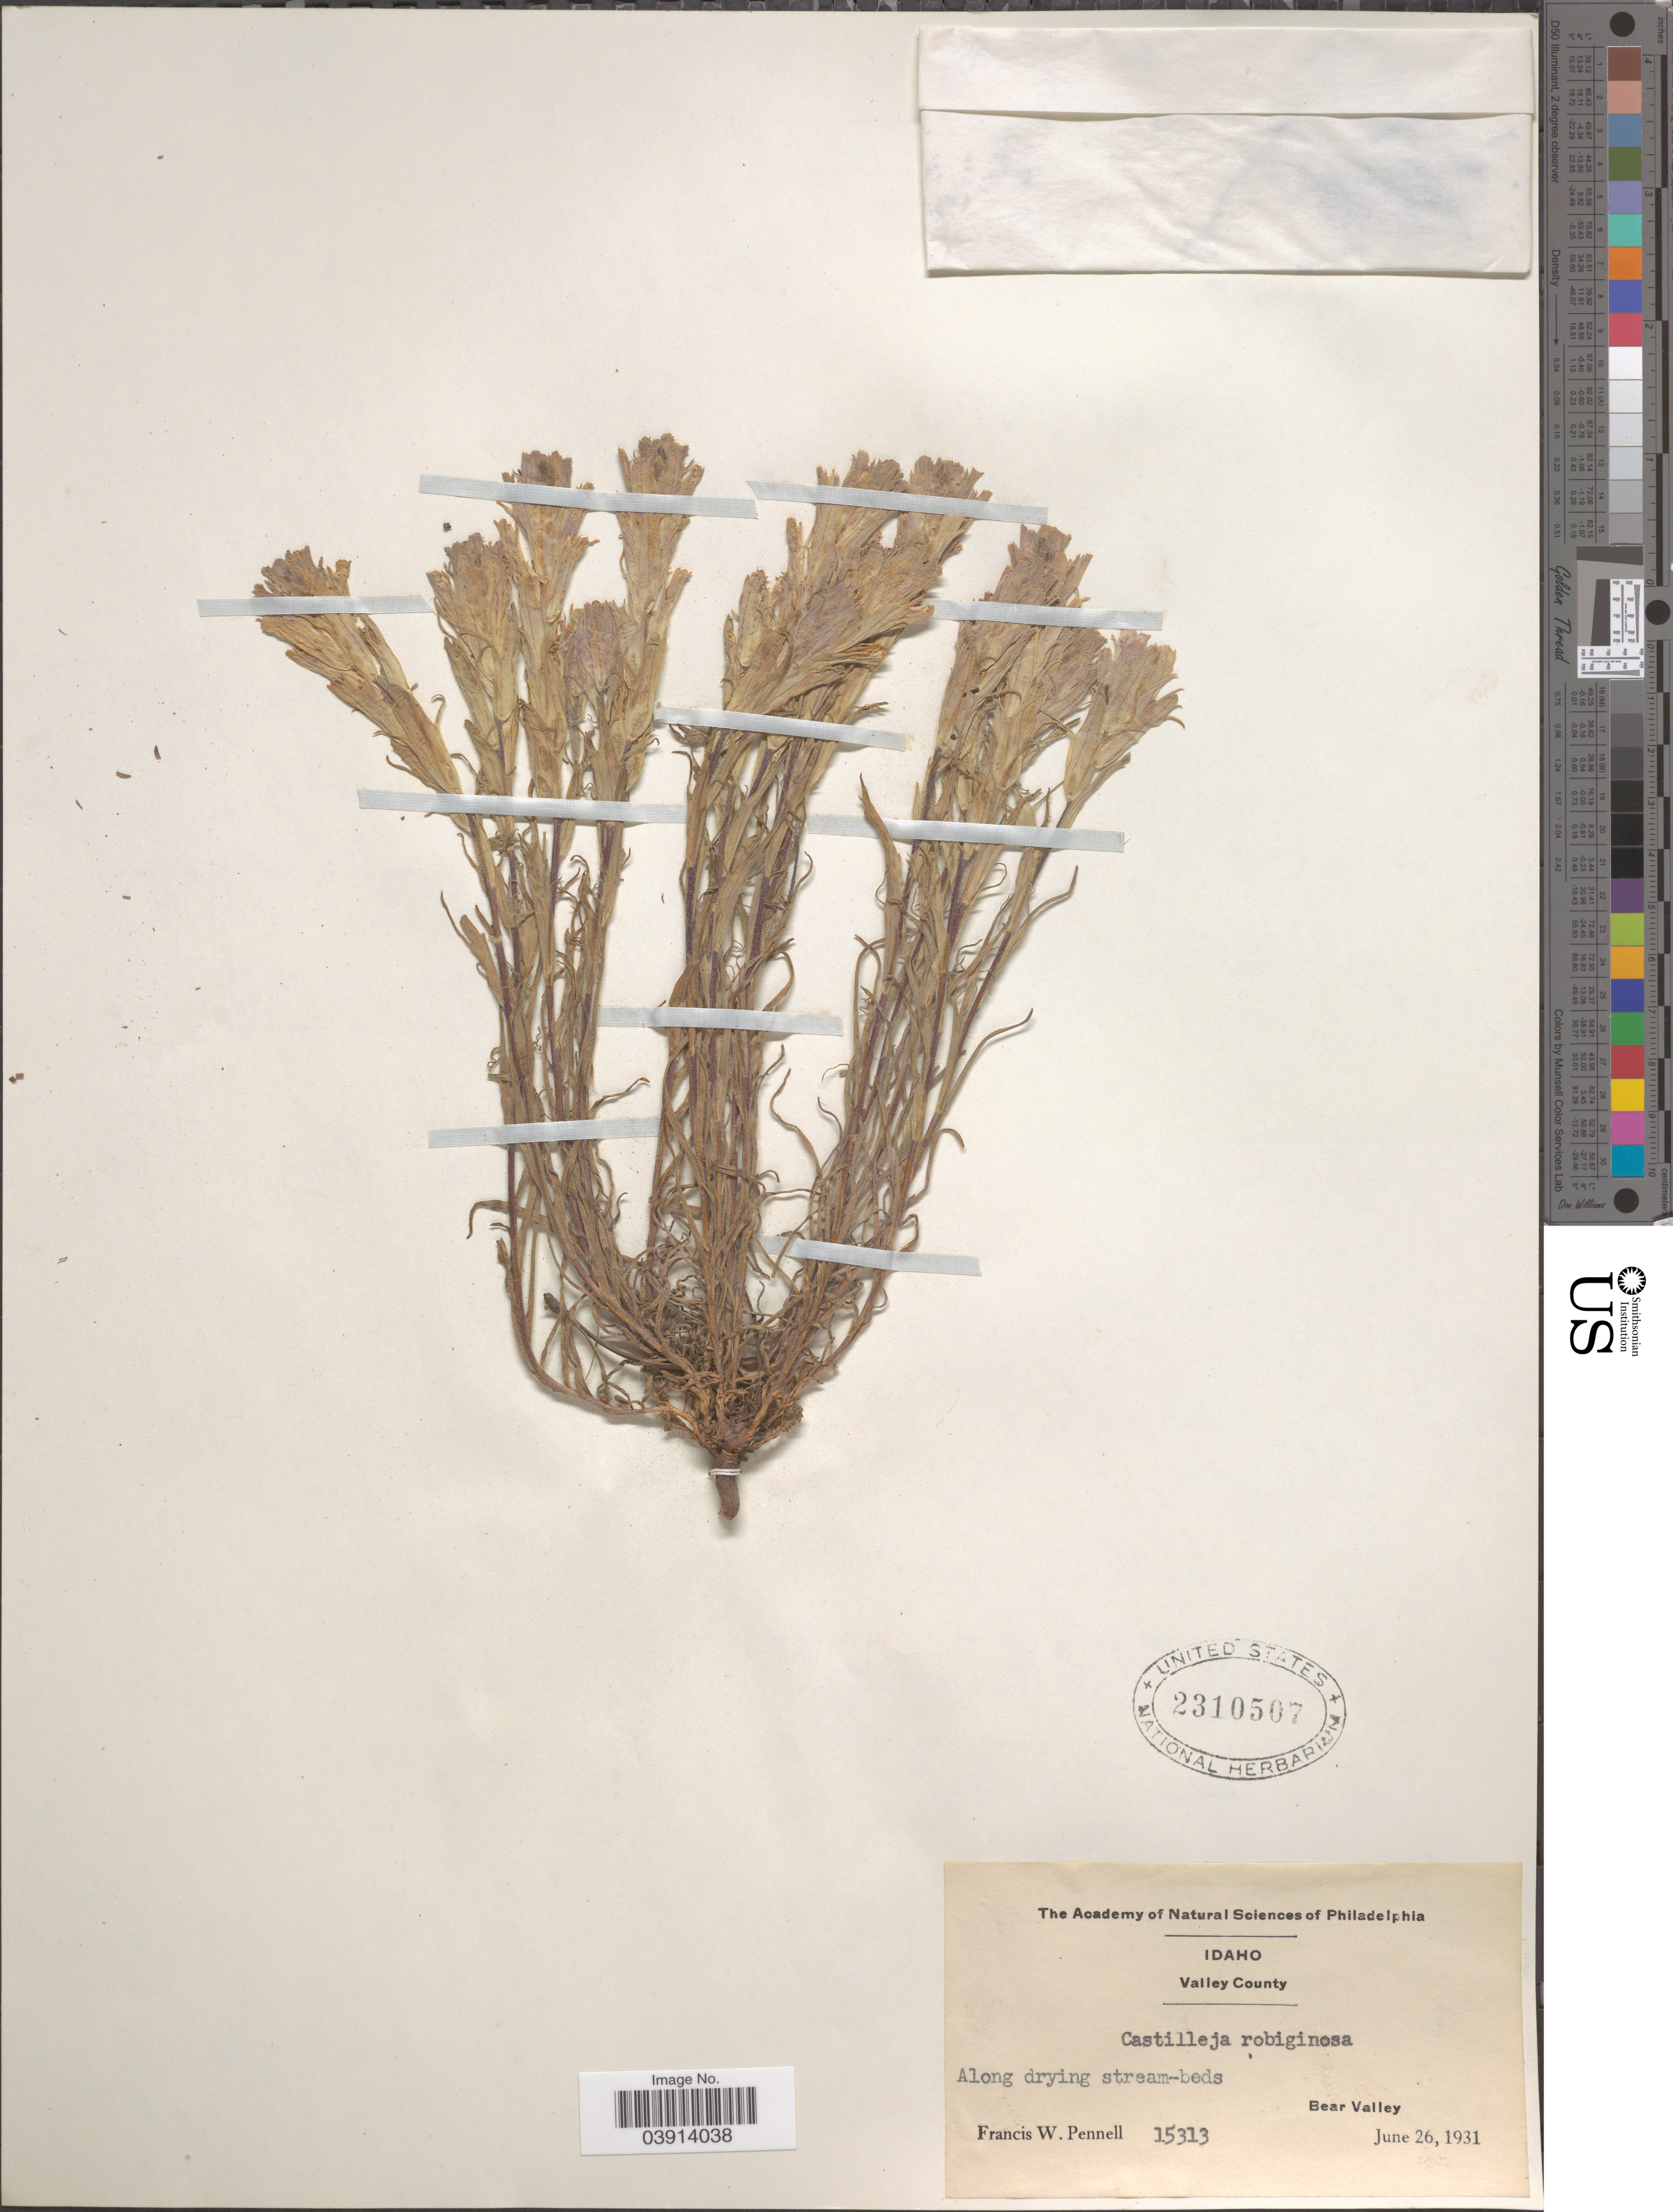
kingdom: Plantae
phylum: Tracheophyta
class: Magnoliopsida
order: Lamiales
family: Orobanchaceae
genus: Castilleja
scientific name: Castilleja robiginosa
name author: J.F. Macbr. & Payson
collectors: F. W. Pennell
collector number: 15313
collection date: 1931-06-26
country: United States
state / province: Idaho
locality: Valley County. Bear Valley.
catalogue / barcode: US 2310507